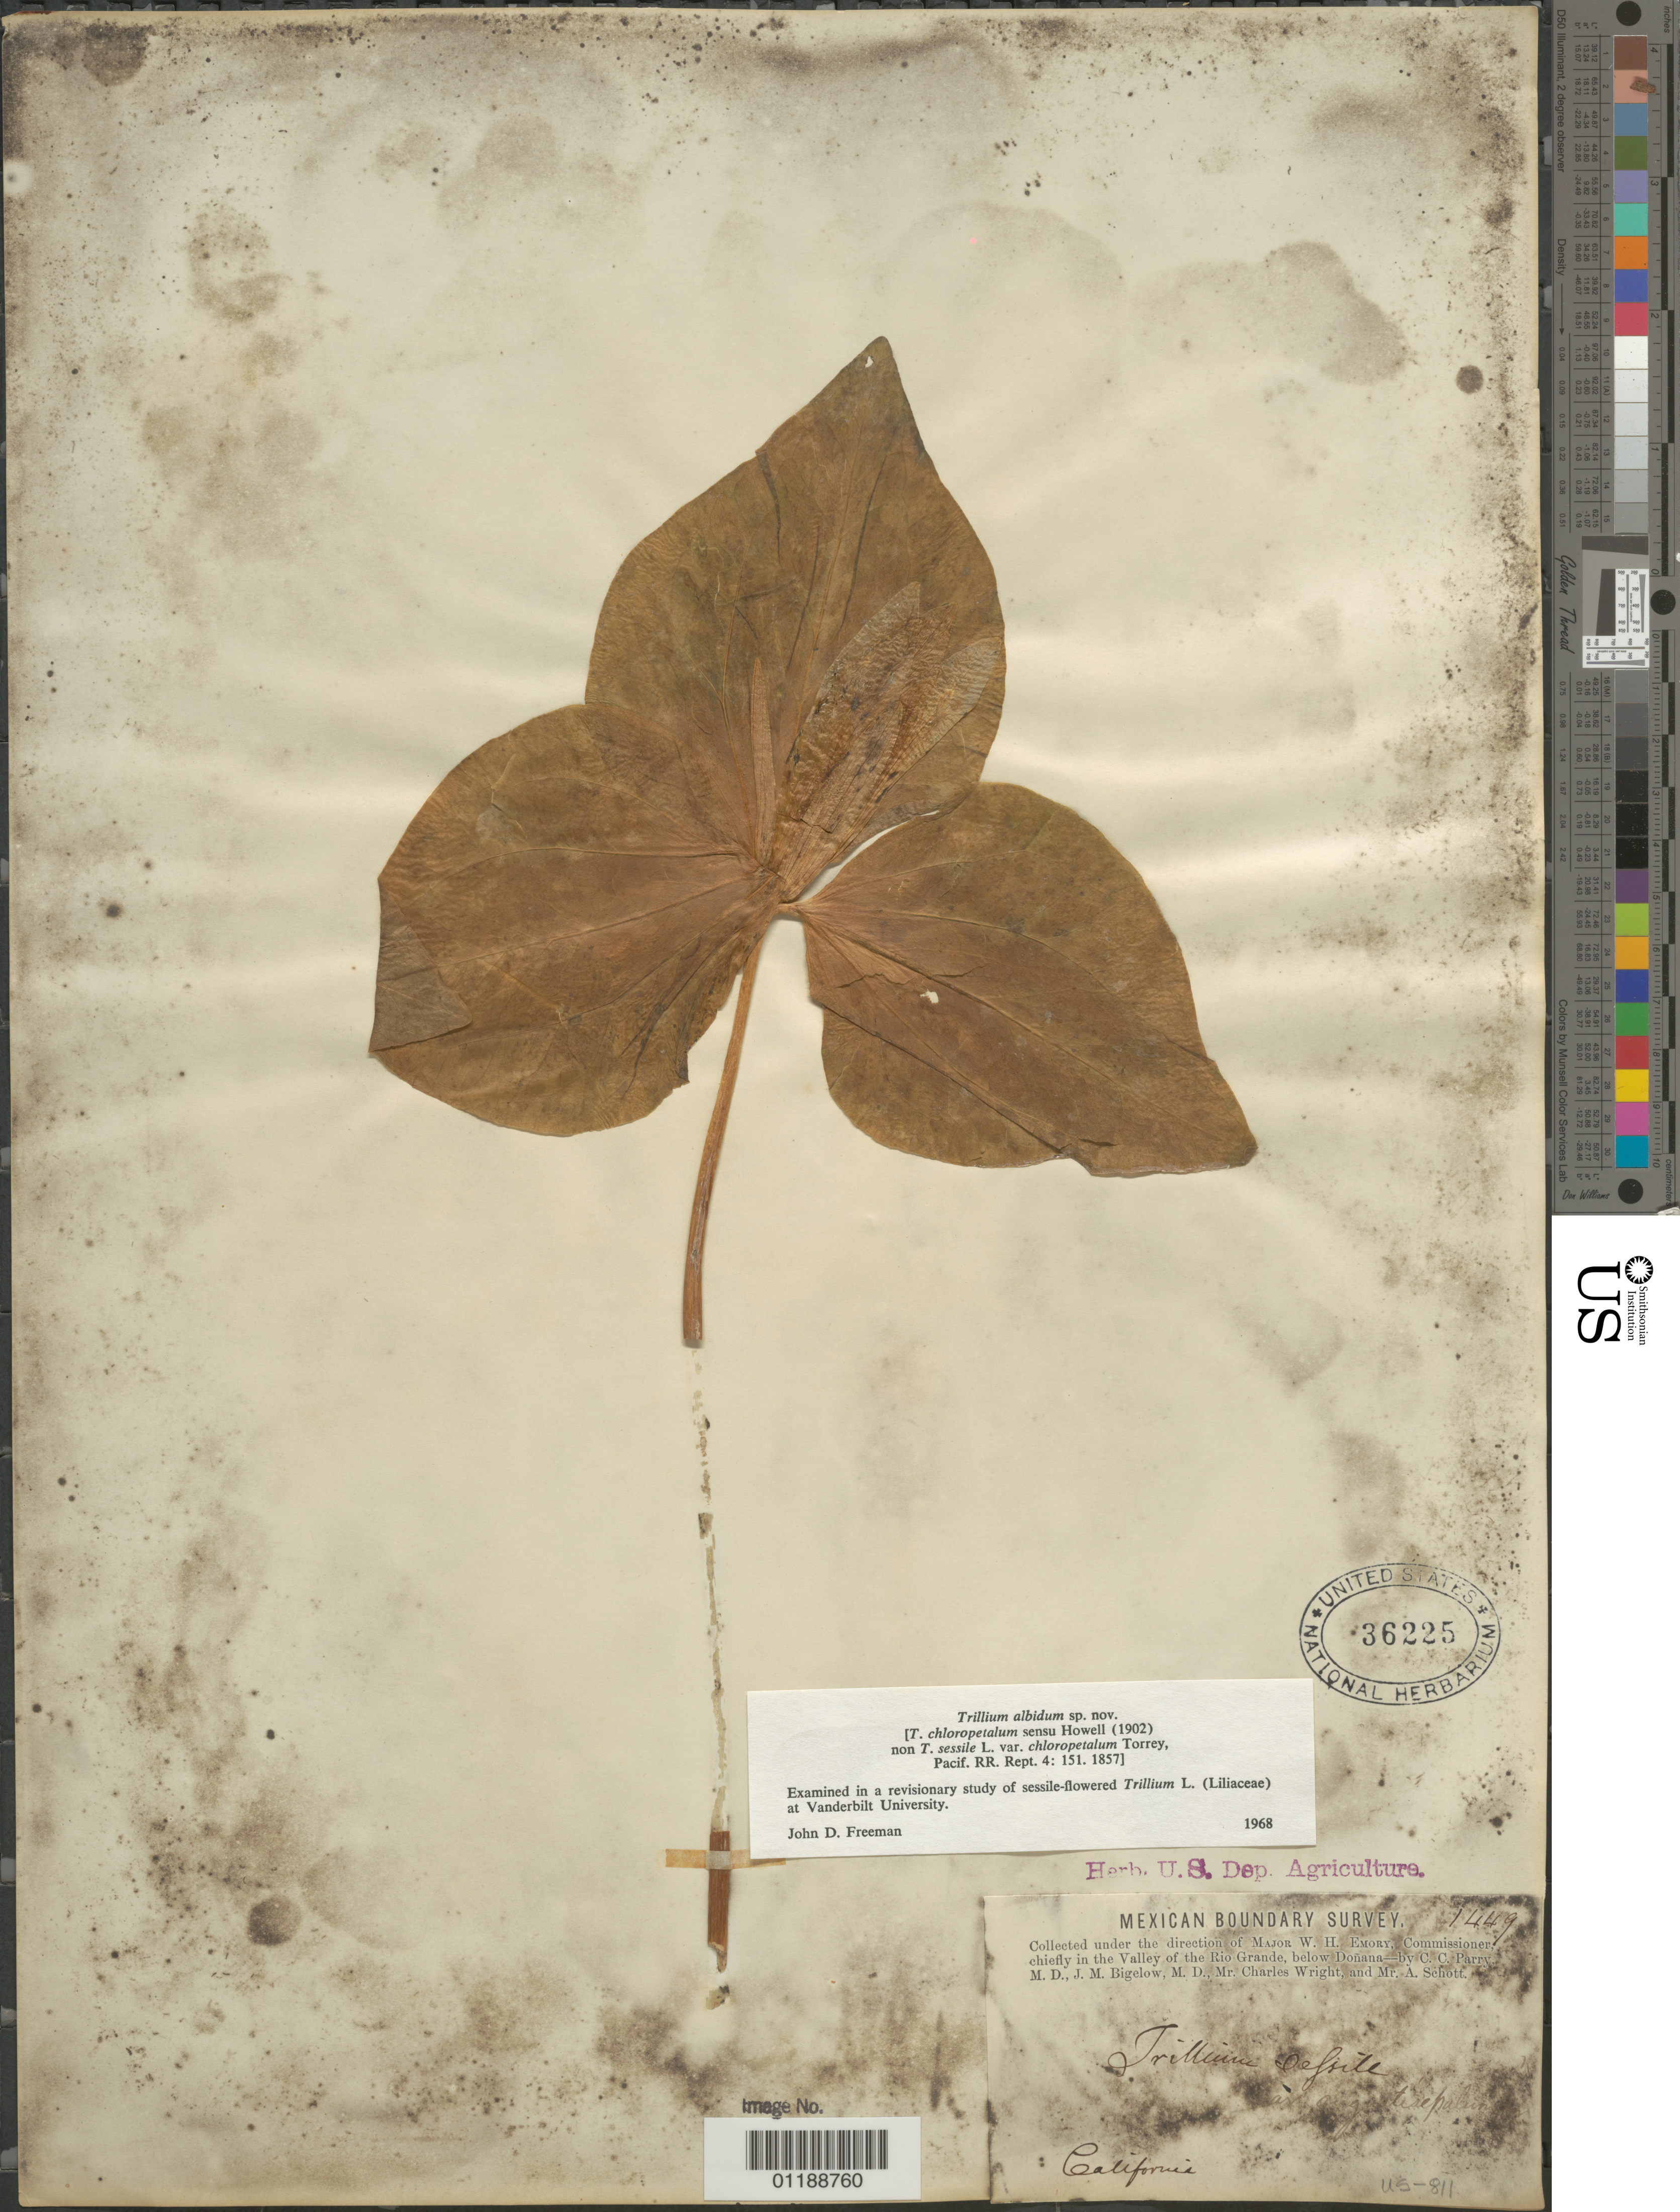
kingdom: Plantae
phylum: Tracheophyta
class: Liliopsida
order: Liliales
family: Melanthiaceae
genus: Trillium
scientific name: Trillium albidum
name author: J. D. Freeman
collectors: C. C. Parry, J. M. Bigelow, C. Wright & A. Schott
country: United States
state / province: California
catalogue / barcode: US 36225